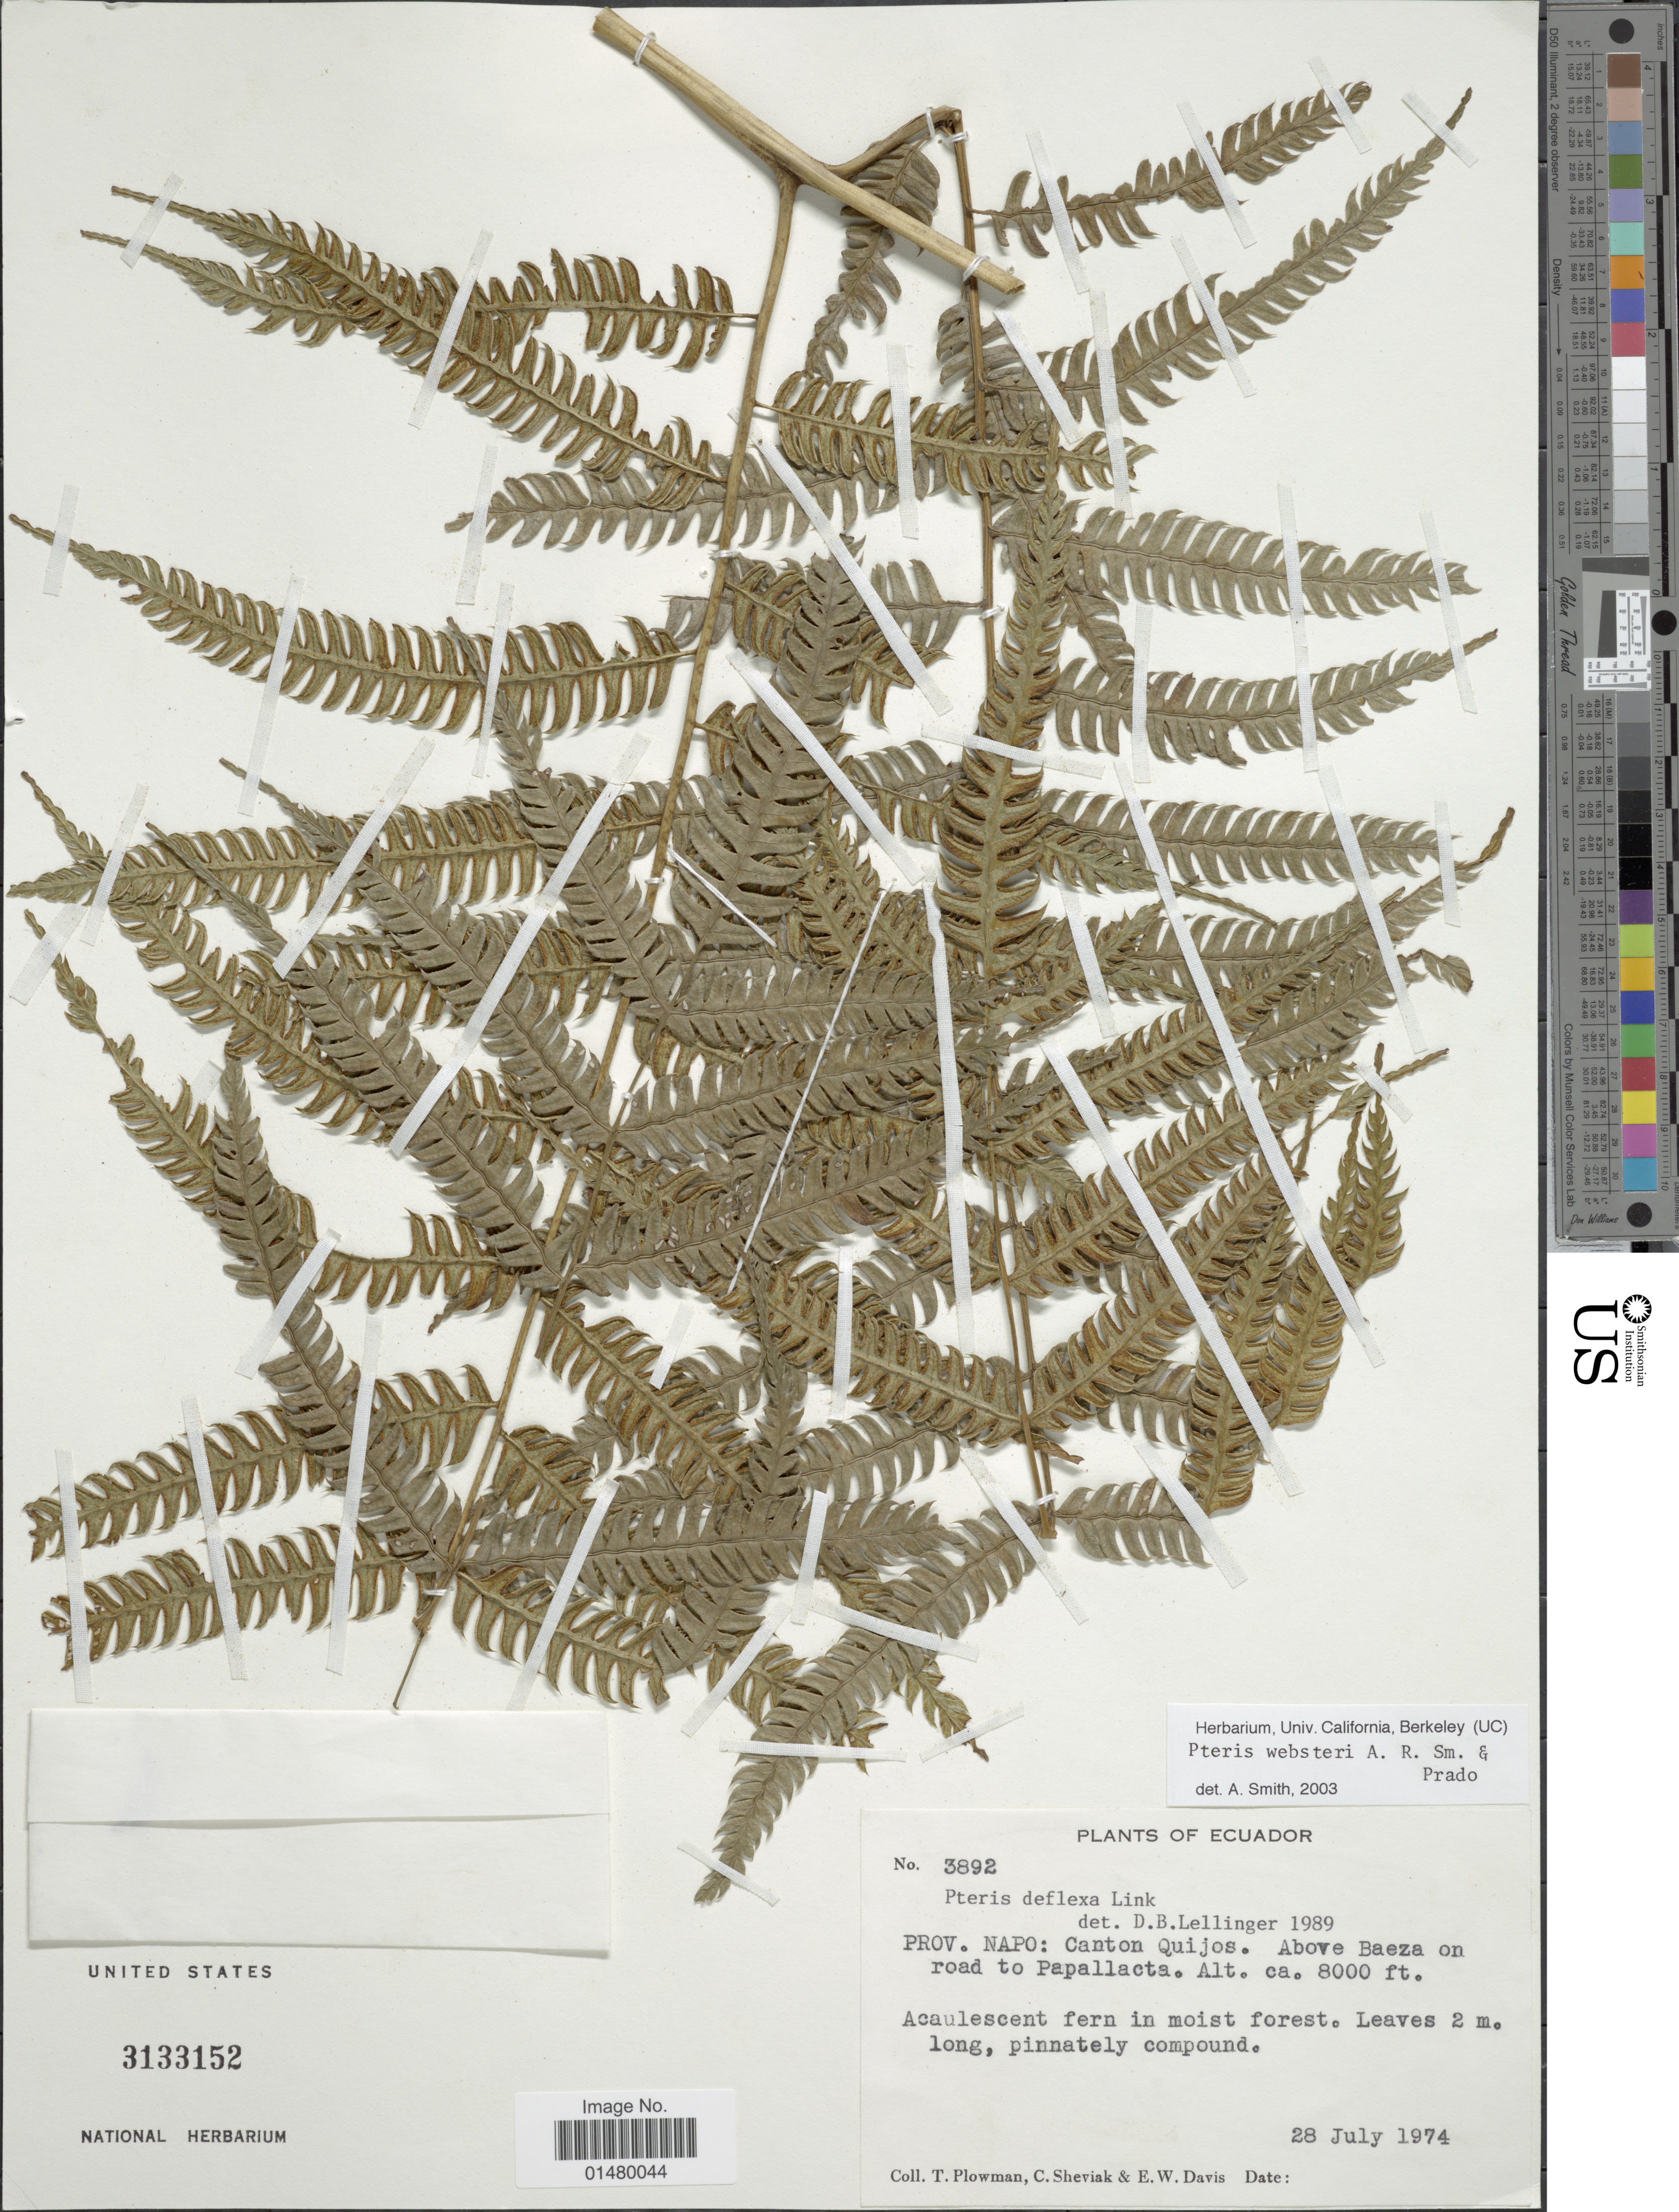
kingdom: Plantae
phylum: Tracheophyta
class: Polypodiopsida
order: Polypodiales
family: Pteridaceae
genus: Pteris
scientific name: Pteris websteri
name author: A.R. Sm. & J. Prado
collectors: T. Plowman, C. J. Sheviak & E. W. Davis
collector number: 3892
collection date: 1974-07-28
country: Ecuador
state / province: Napo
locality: Prov. Napo: Canton Quijos. Above Baeza on road to Papallacta.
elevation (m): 2438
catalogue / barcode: US 3133152